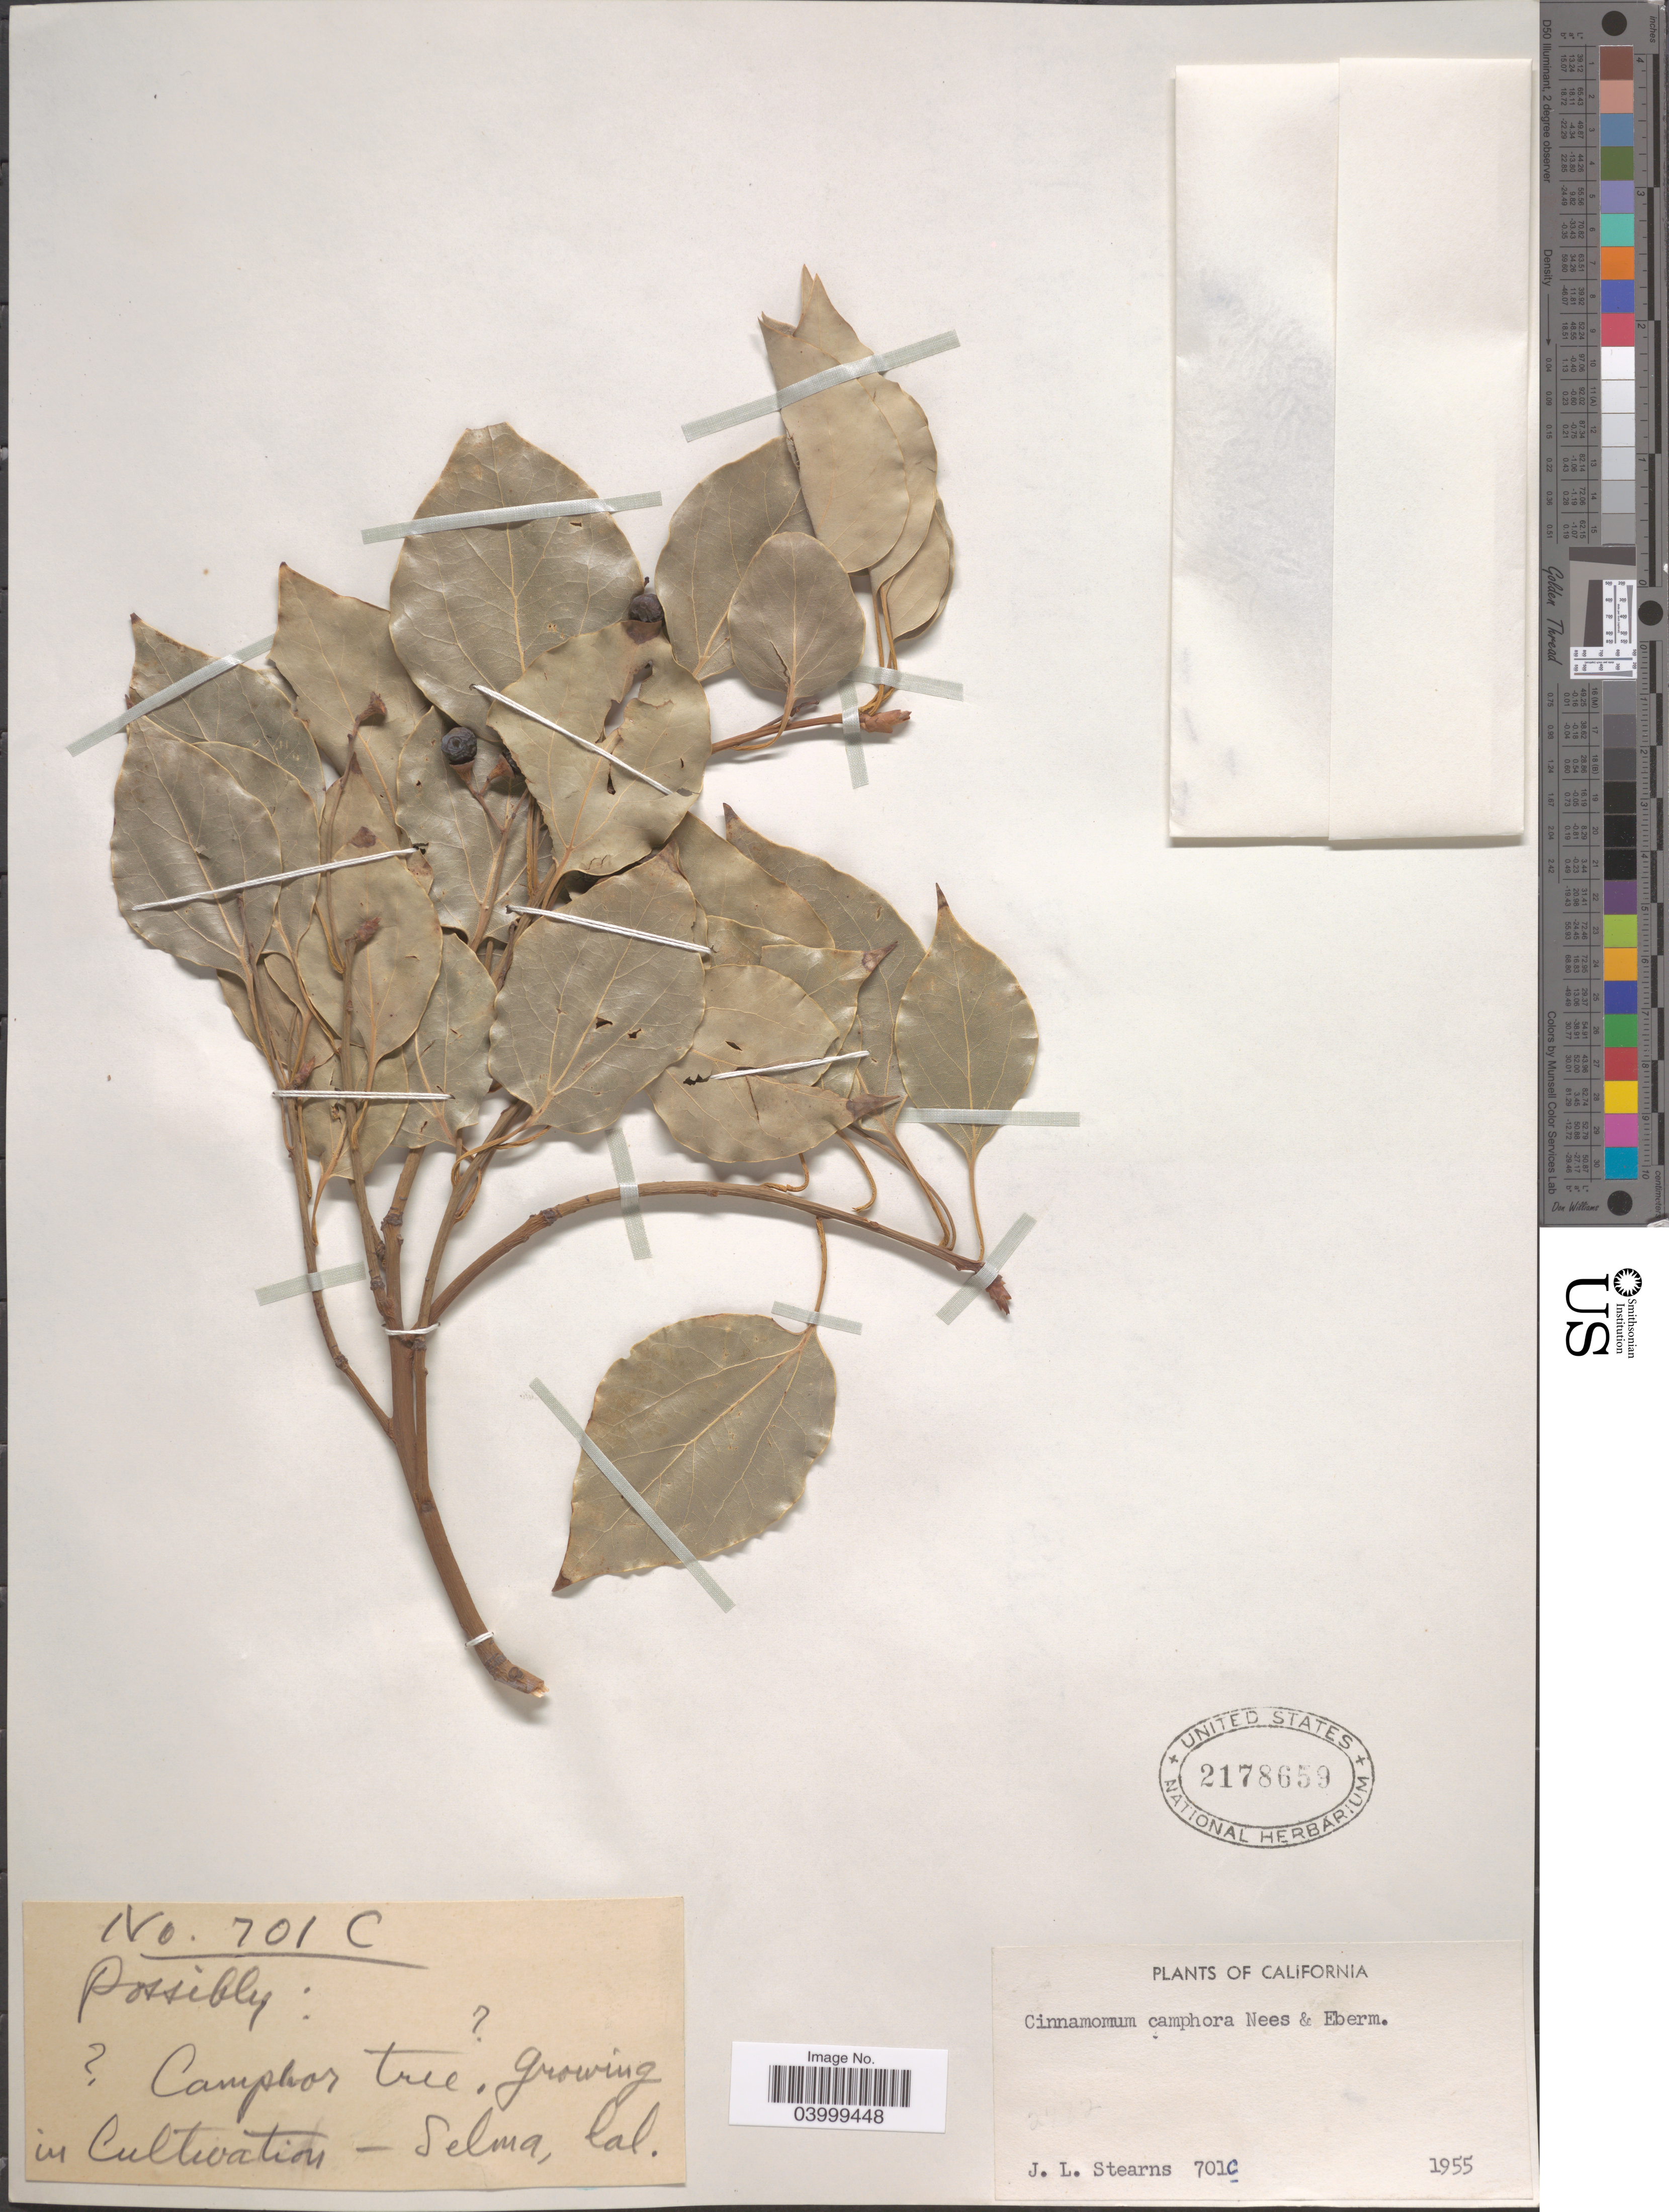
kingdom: Plantae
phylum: Tracheophyta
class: Magnoliopsida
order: Laurales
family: Lauraceae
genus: Cinnamomum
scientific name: Cinnamomum camphora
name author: (L.) J. Presl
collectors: J. Stearns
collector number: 701C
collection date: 1955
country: United States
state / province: California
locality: Selma.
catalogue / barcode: US 2178659